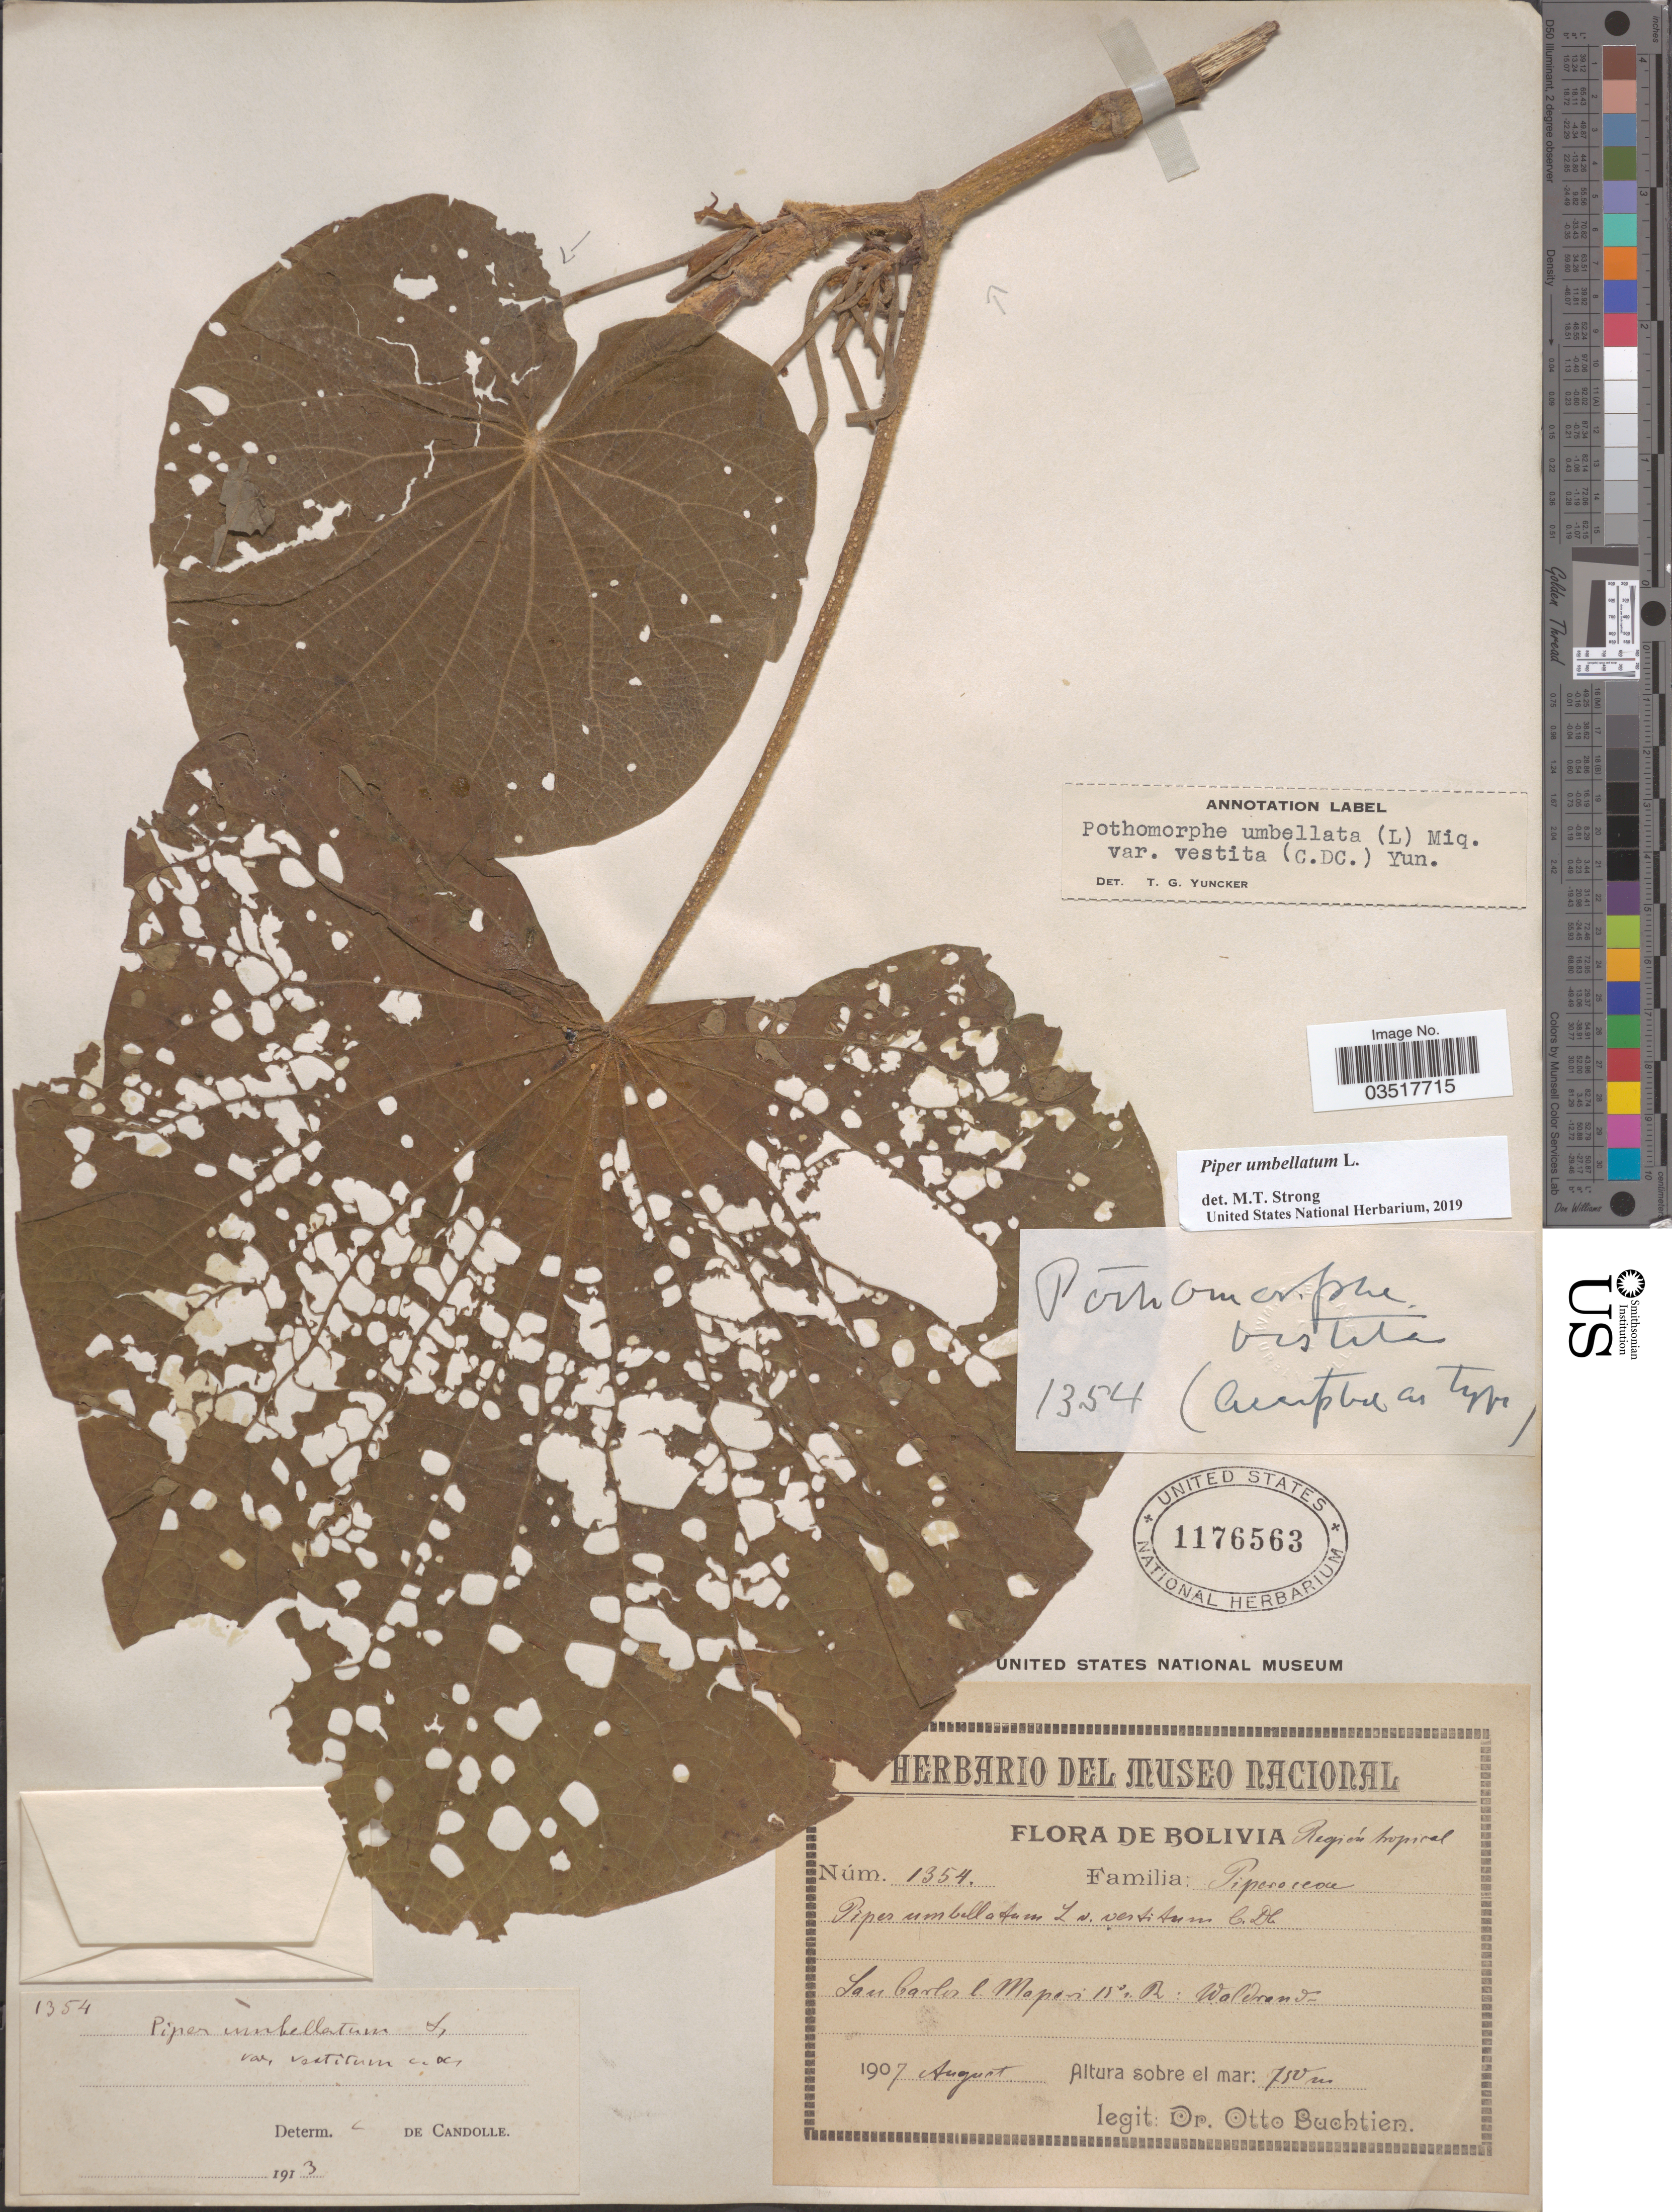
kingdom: Plantae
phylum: Tracheophyta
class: Magnoliopsida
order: Piperales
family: Piperaceae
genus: Piper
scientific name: Piper umbellatum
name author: L.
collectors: O. Buchtien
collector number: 1354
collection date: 1907-08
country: Bolivia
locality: Región tropical. San Carlos b. Mapiri 15° s. Br.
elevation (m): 750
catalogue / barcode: US 1176563